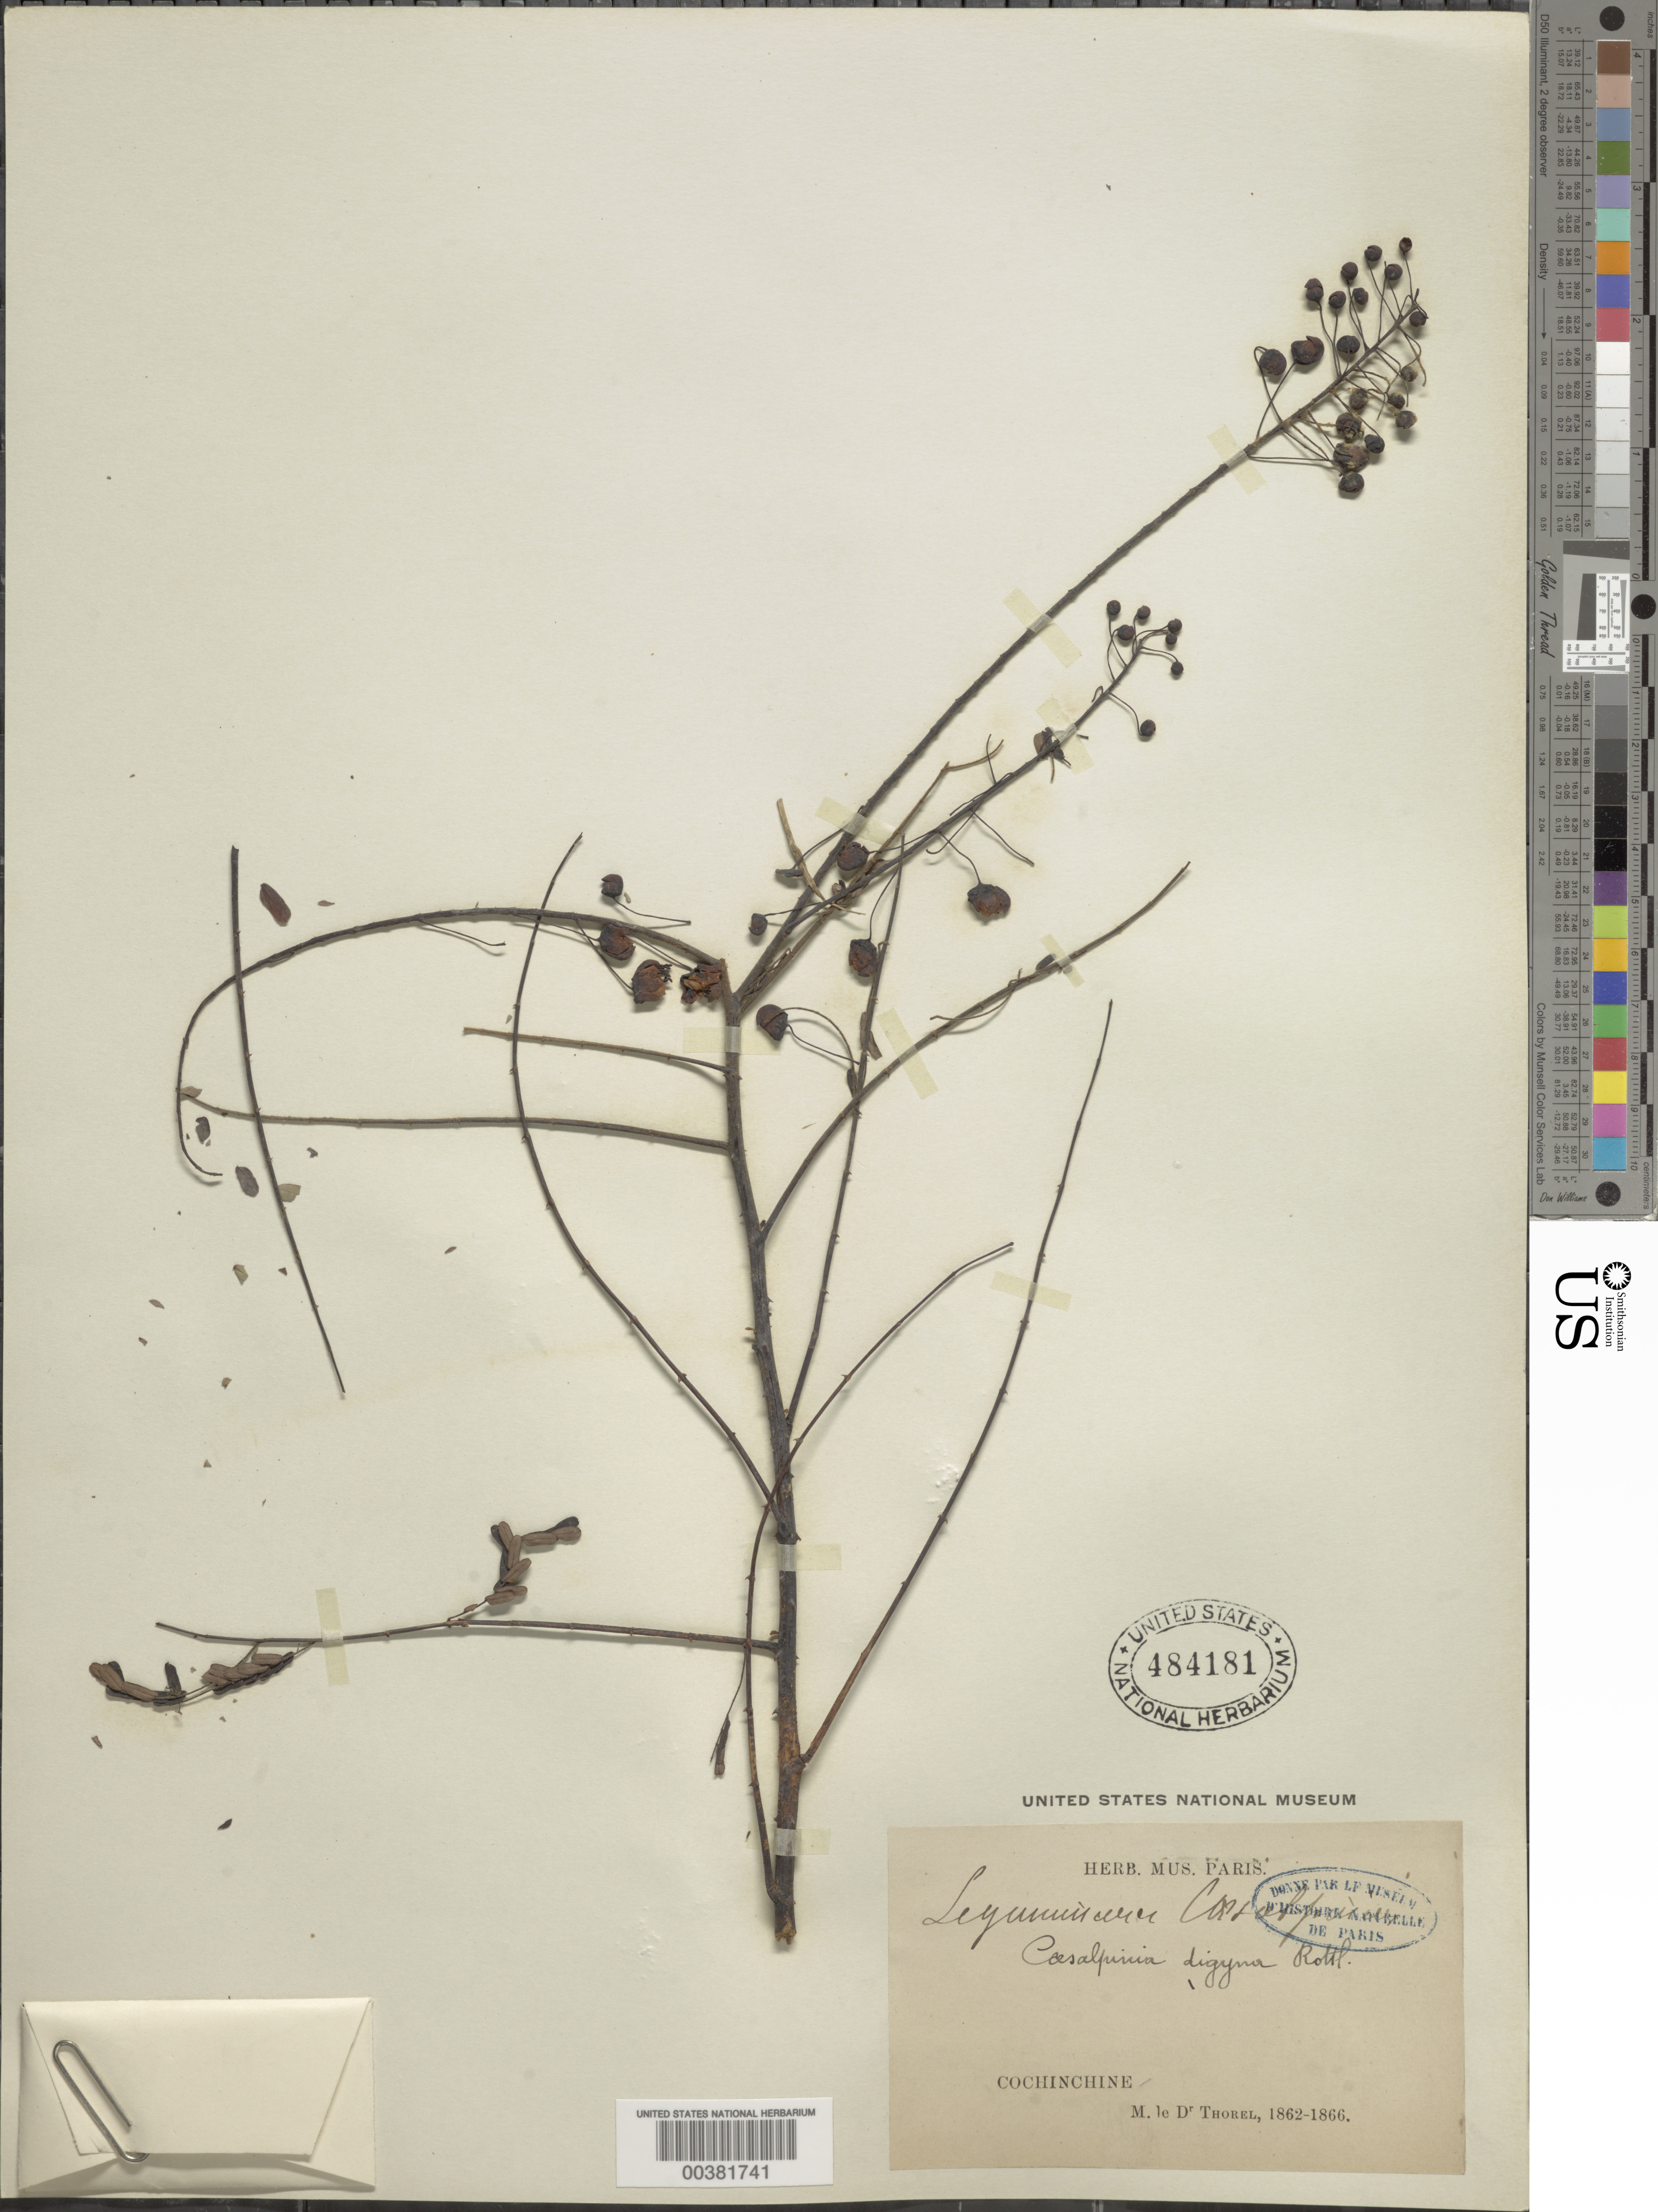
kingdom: Plantae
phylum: Tracheophyta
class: Magnoliopsida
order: Fabales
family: Fabaceae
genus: Moullava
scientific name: Moullava digyna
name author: (Röttler) Gagnon & G.P. Lewis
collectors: C. Thorel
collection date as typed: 1862 to -- -- 1866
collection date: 1862/1866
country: Vietnam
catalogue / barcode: US 484181